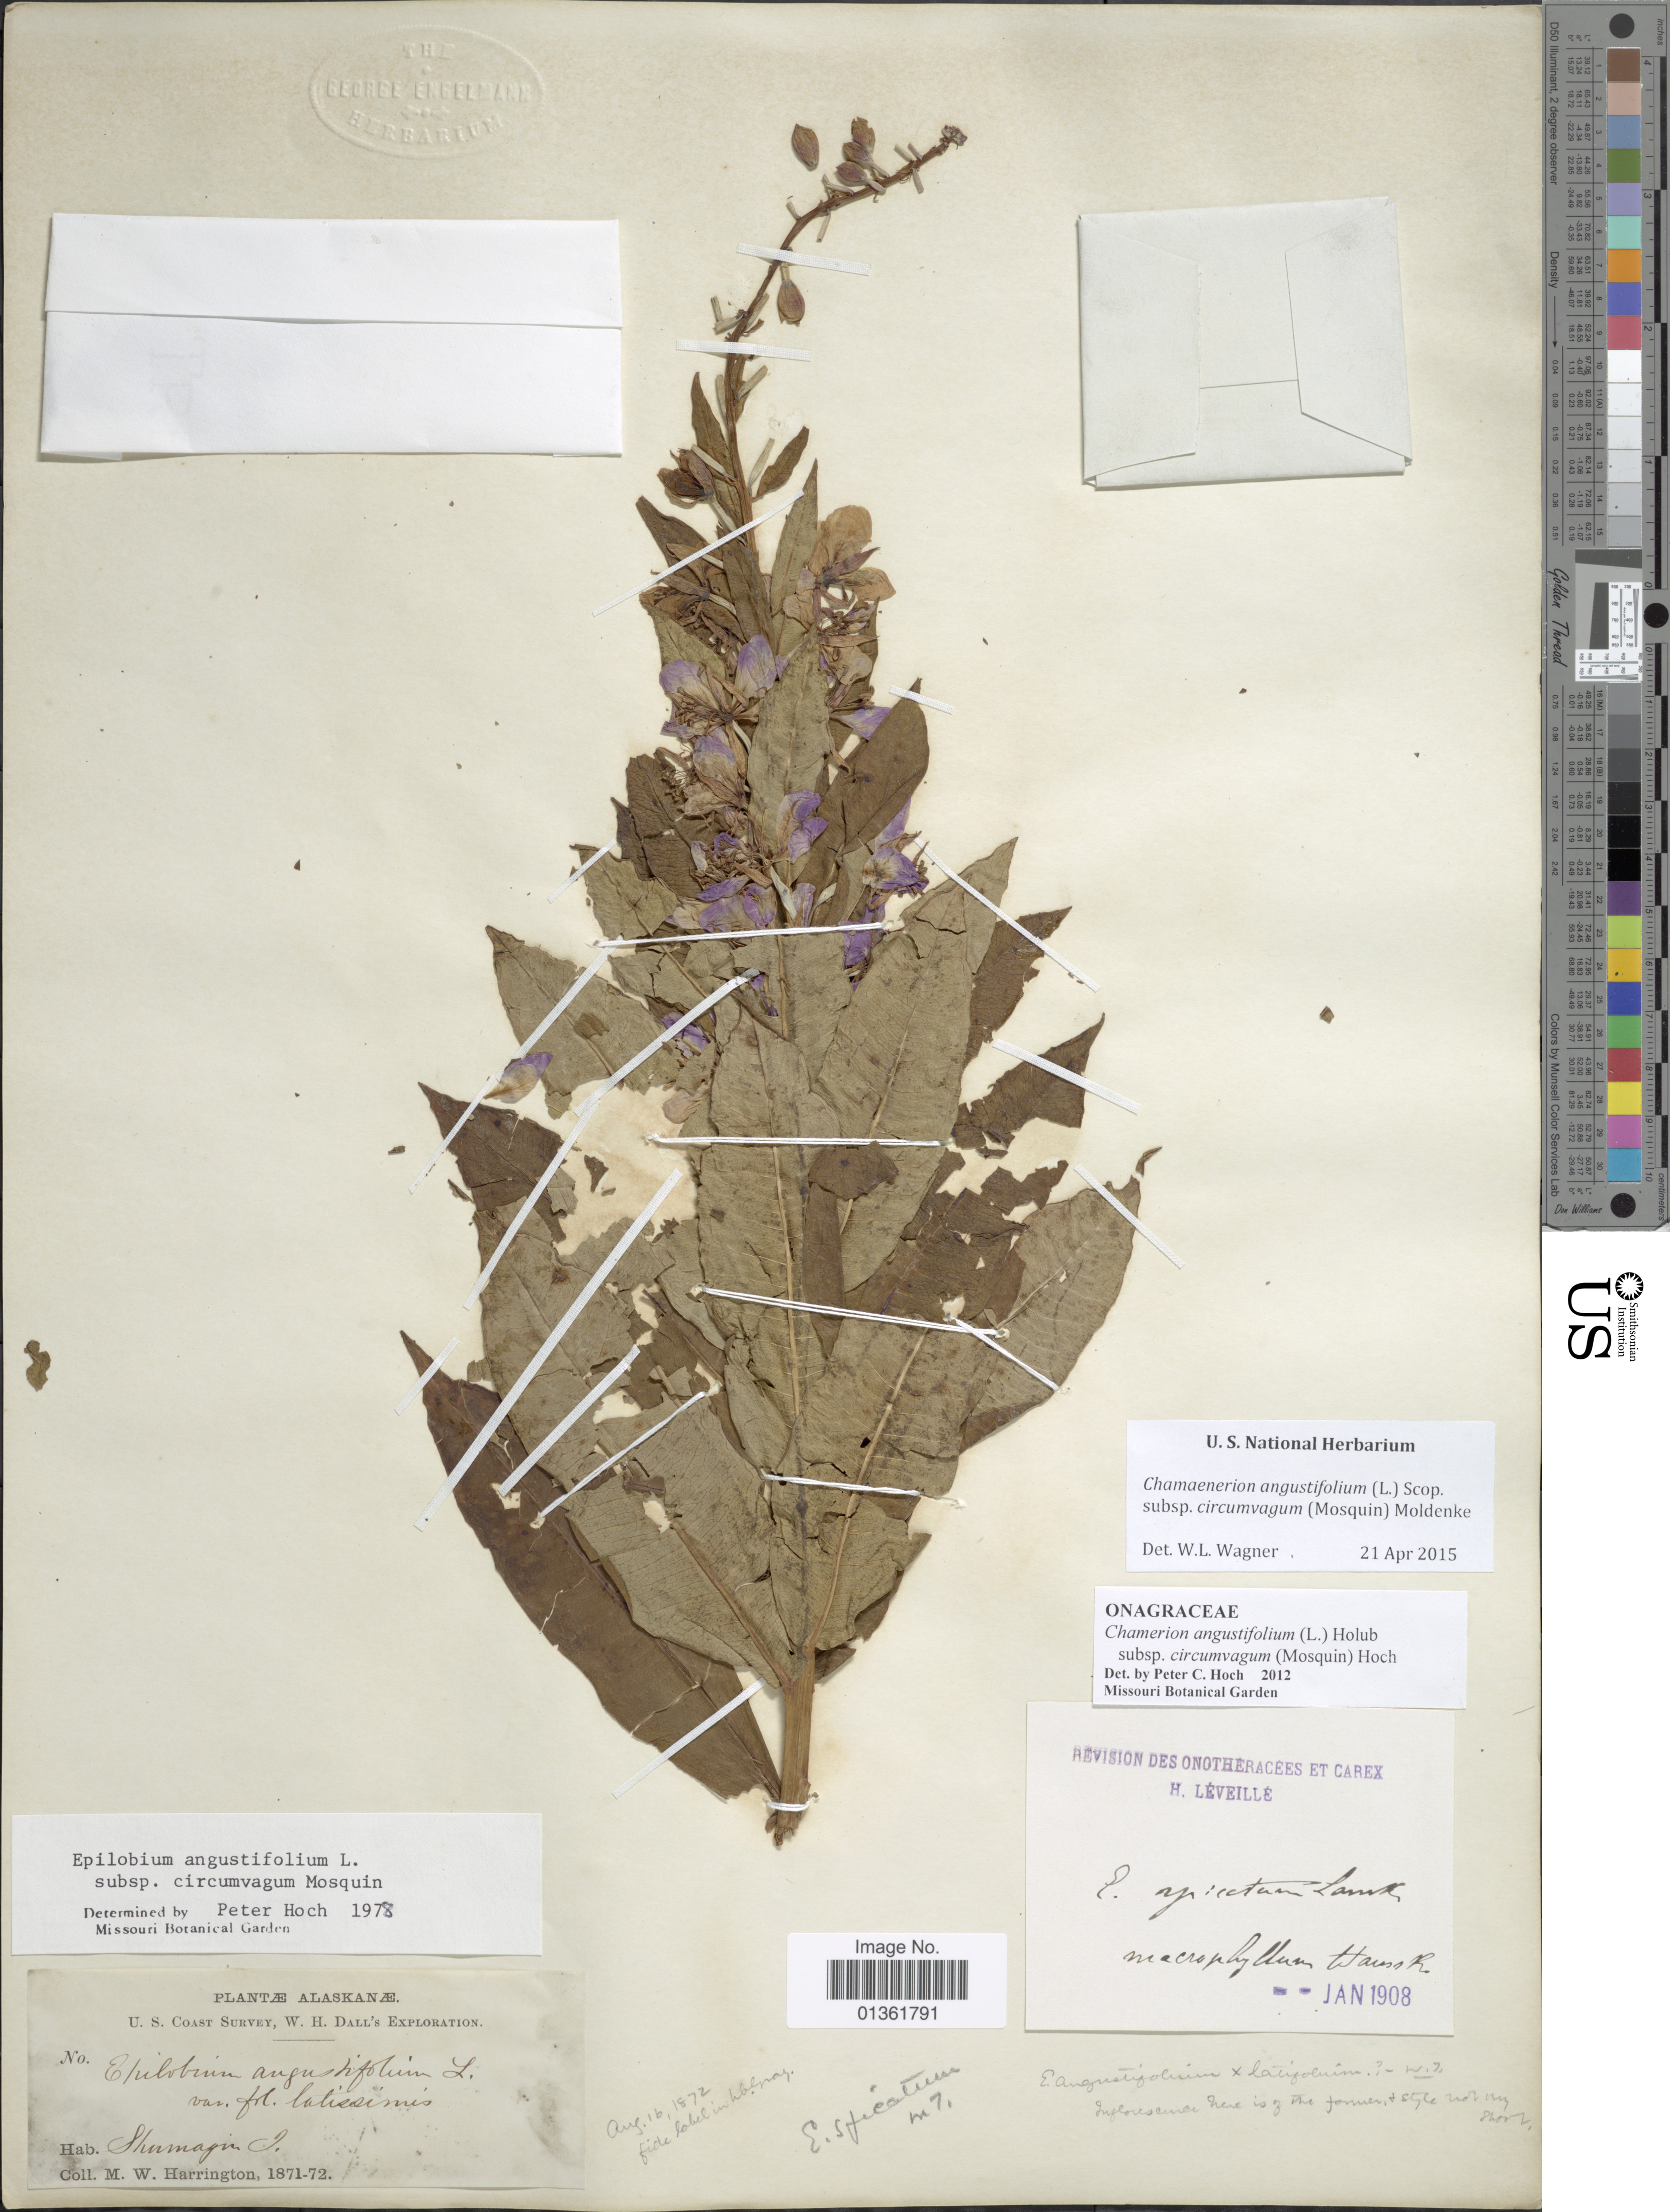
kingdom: Plantae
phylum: Tracheophyta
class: Magnoliopsida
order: Myrtales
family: Onagraceae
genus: Chamaenerion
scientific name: Chamaenerion angustifolium subsp. circumvagum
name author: (Mosquin) Moldenke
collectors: M. W. Harrington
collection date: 1871/1872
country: United States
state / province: Alaska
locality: Shumagin I.